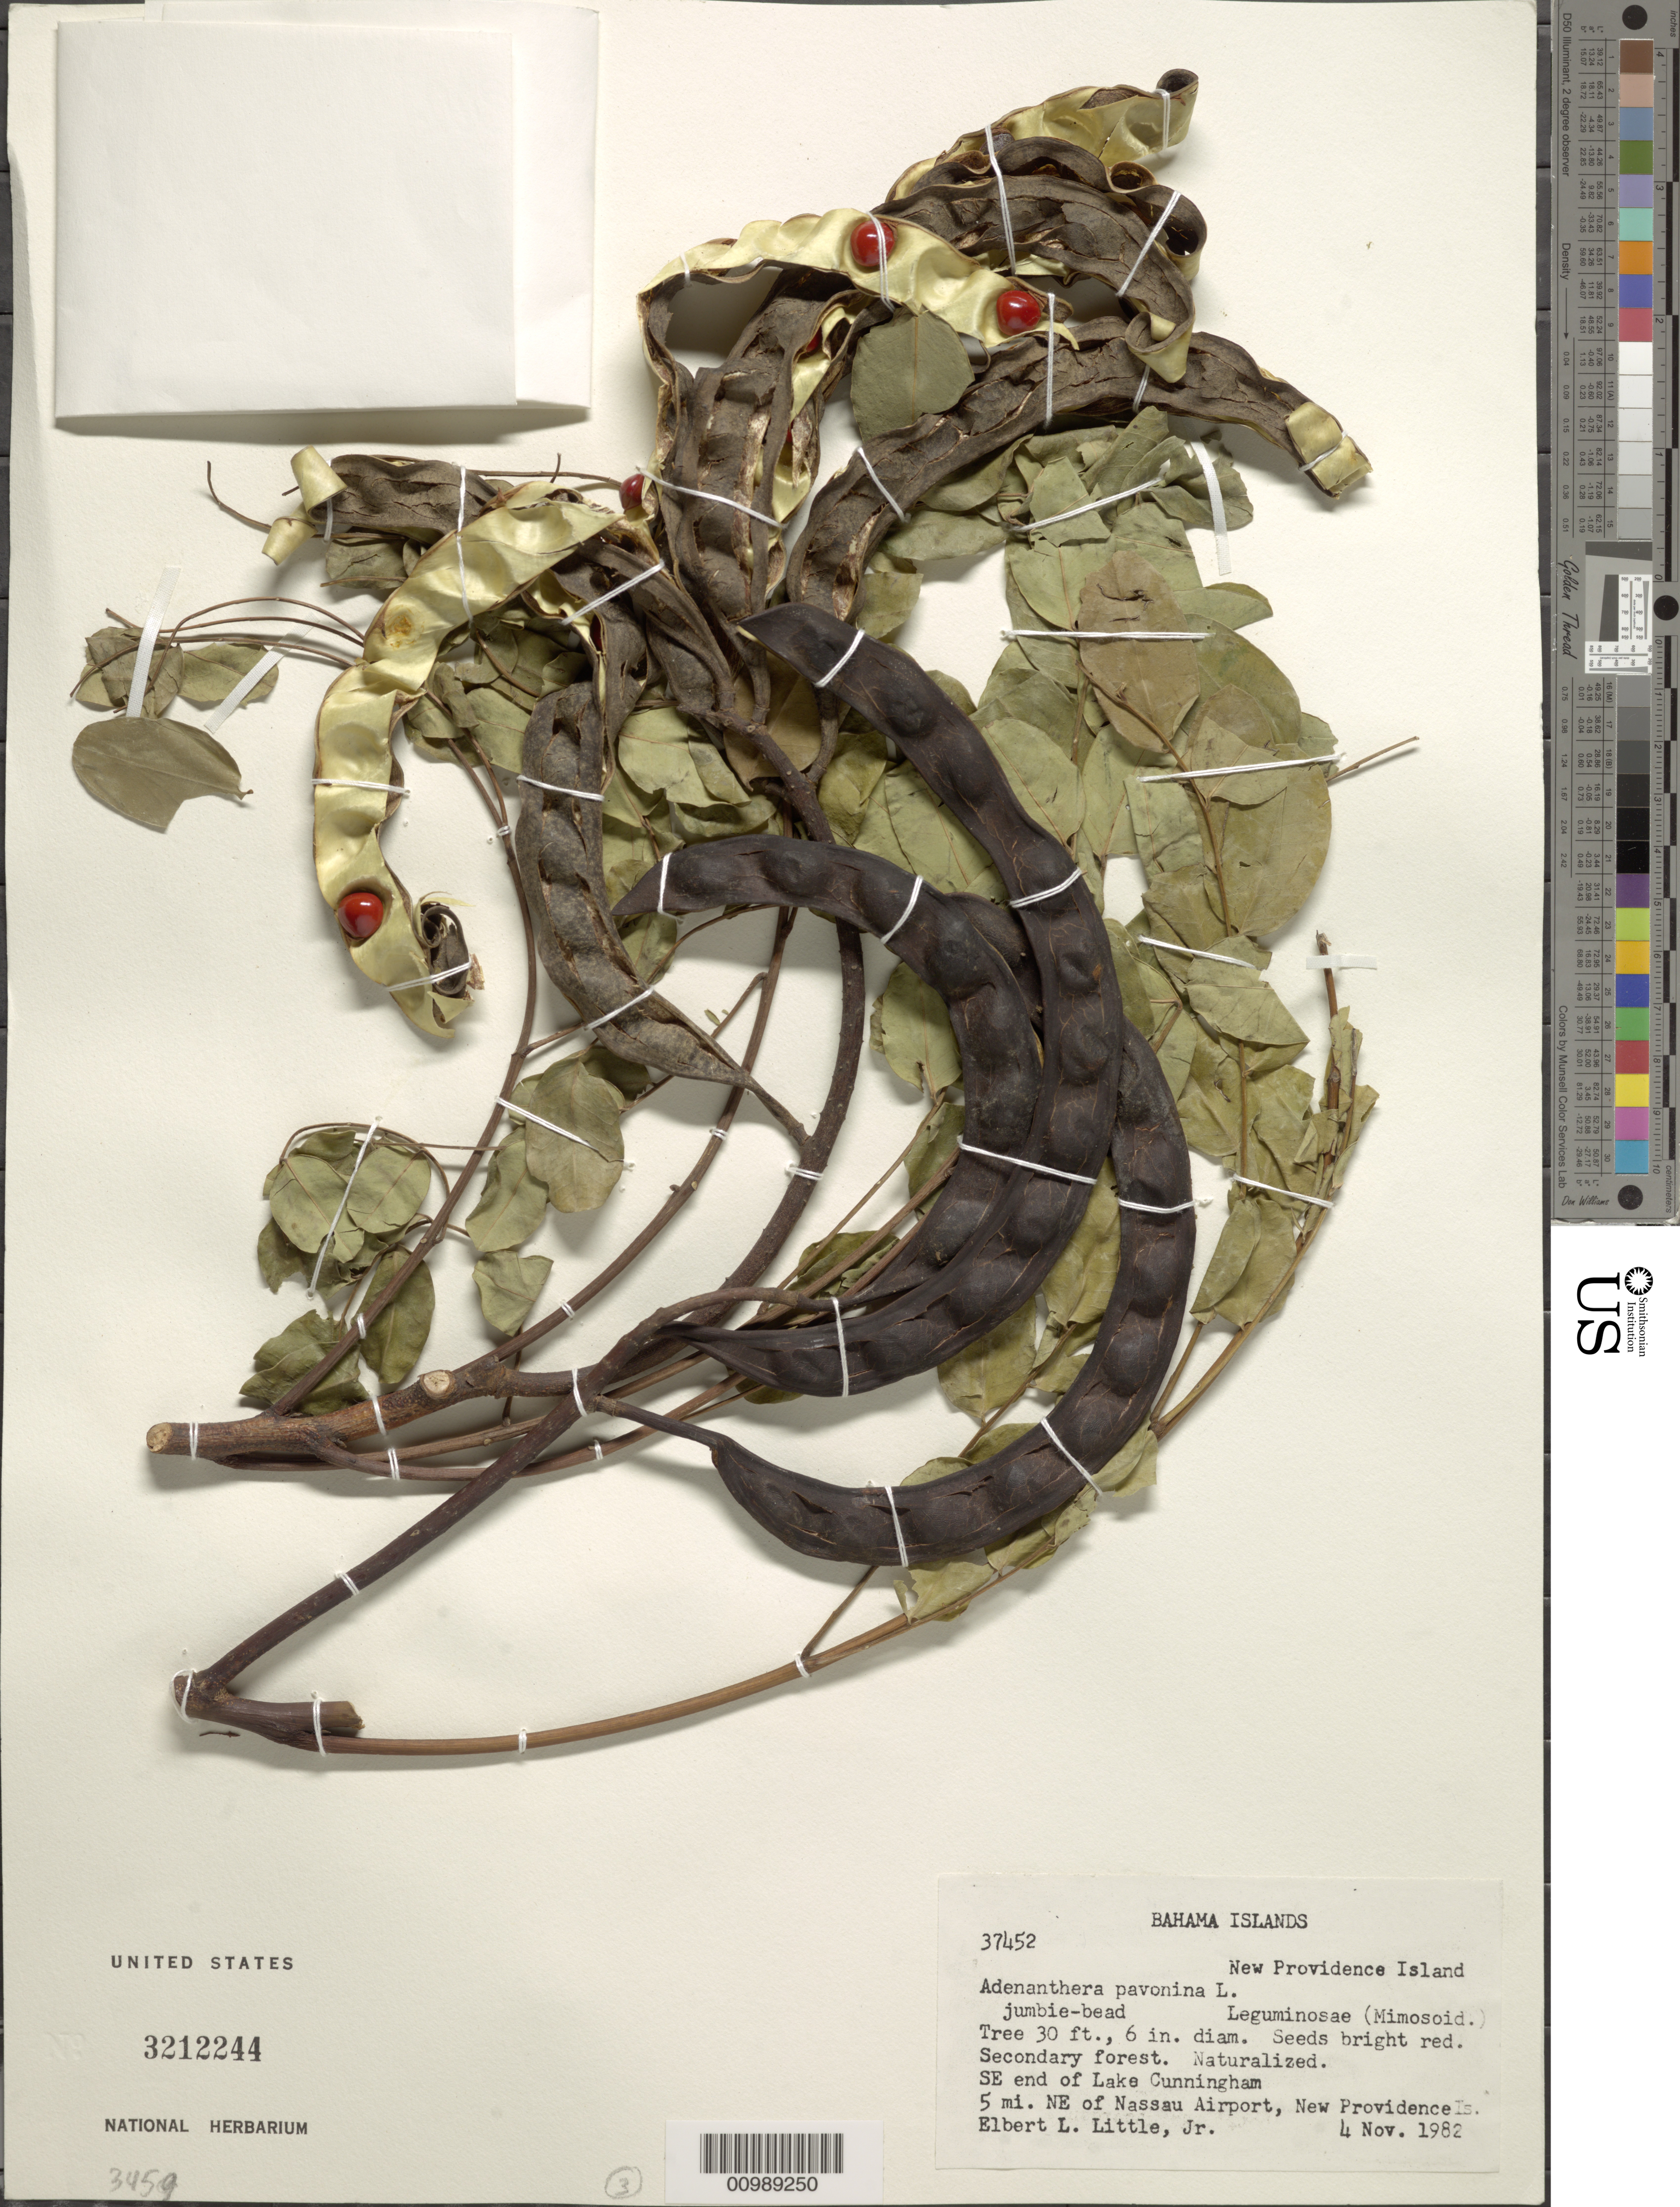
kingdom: Plantae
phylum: Tracheophyta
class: Magnoliopsida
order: Fabales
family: Fabaceae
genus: Adenanthera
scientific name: Adenanthera pavonina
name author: L.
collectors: E. L. Little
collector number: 37452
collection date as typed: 04 Nov 1982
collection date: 1982-11-04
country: Bahamas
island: New Providence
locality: SE end of Lake Cunningham. 5 miles NE of Nassau Airport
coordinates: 0 N, 0 E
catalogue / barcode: US 3212244